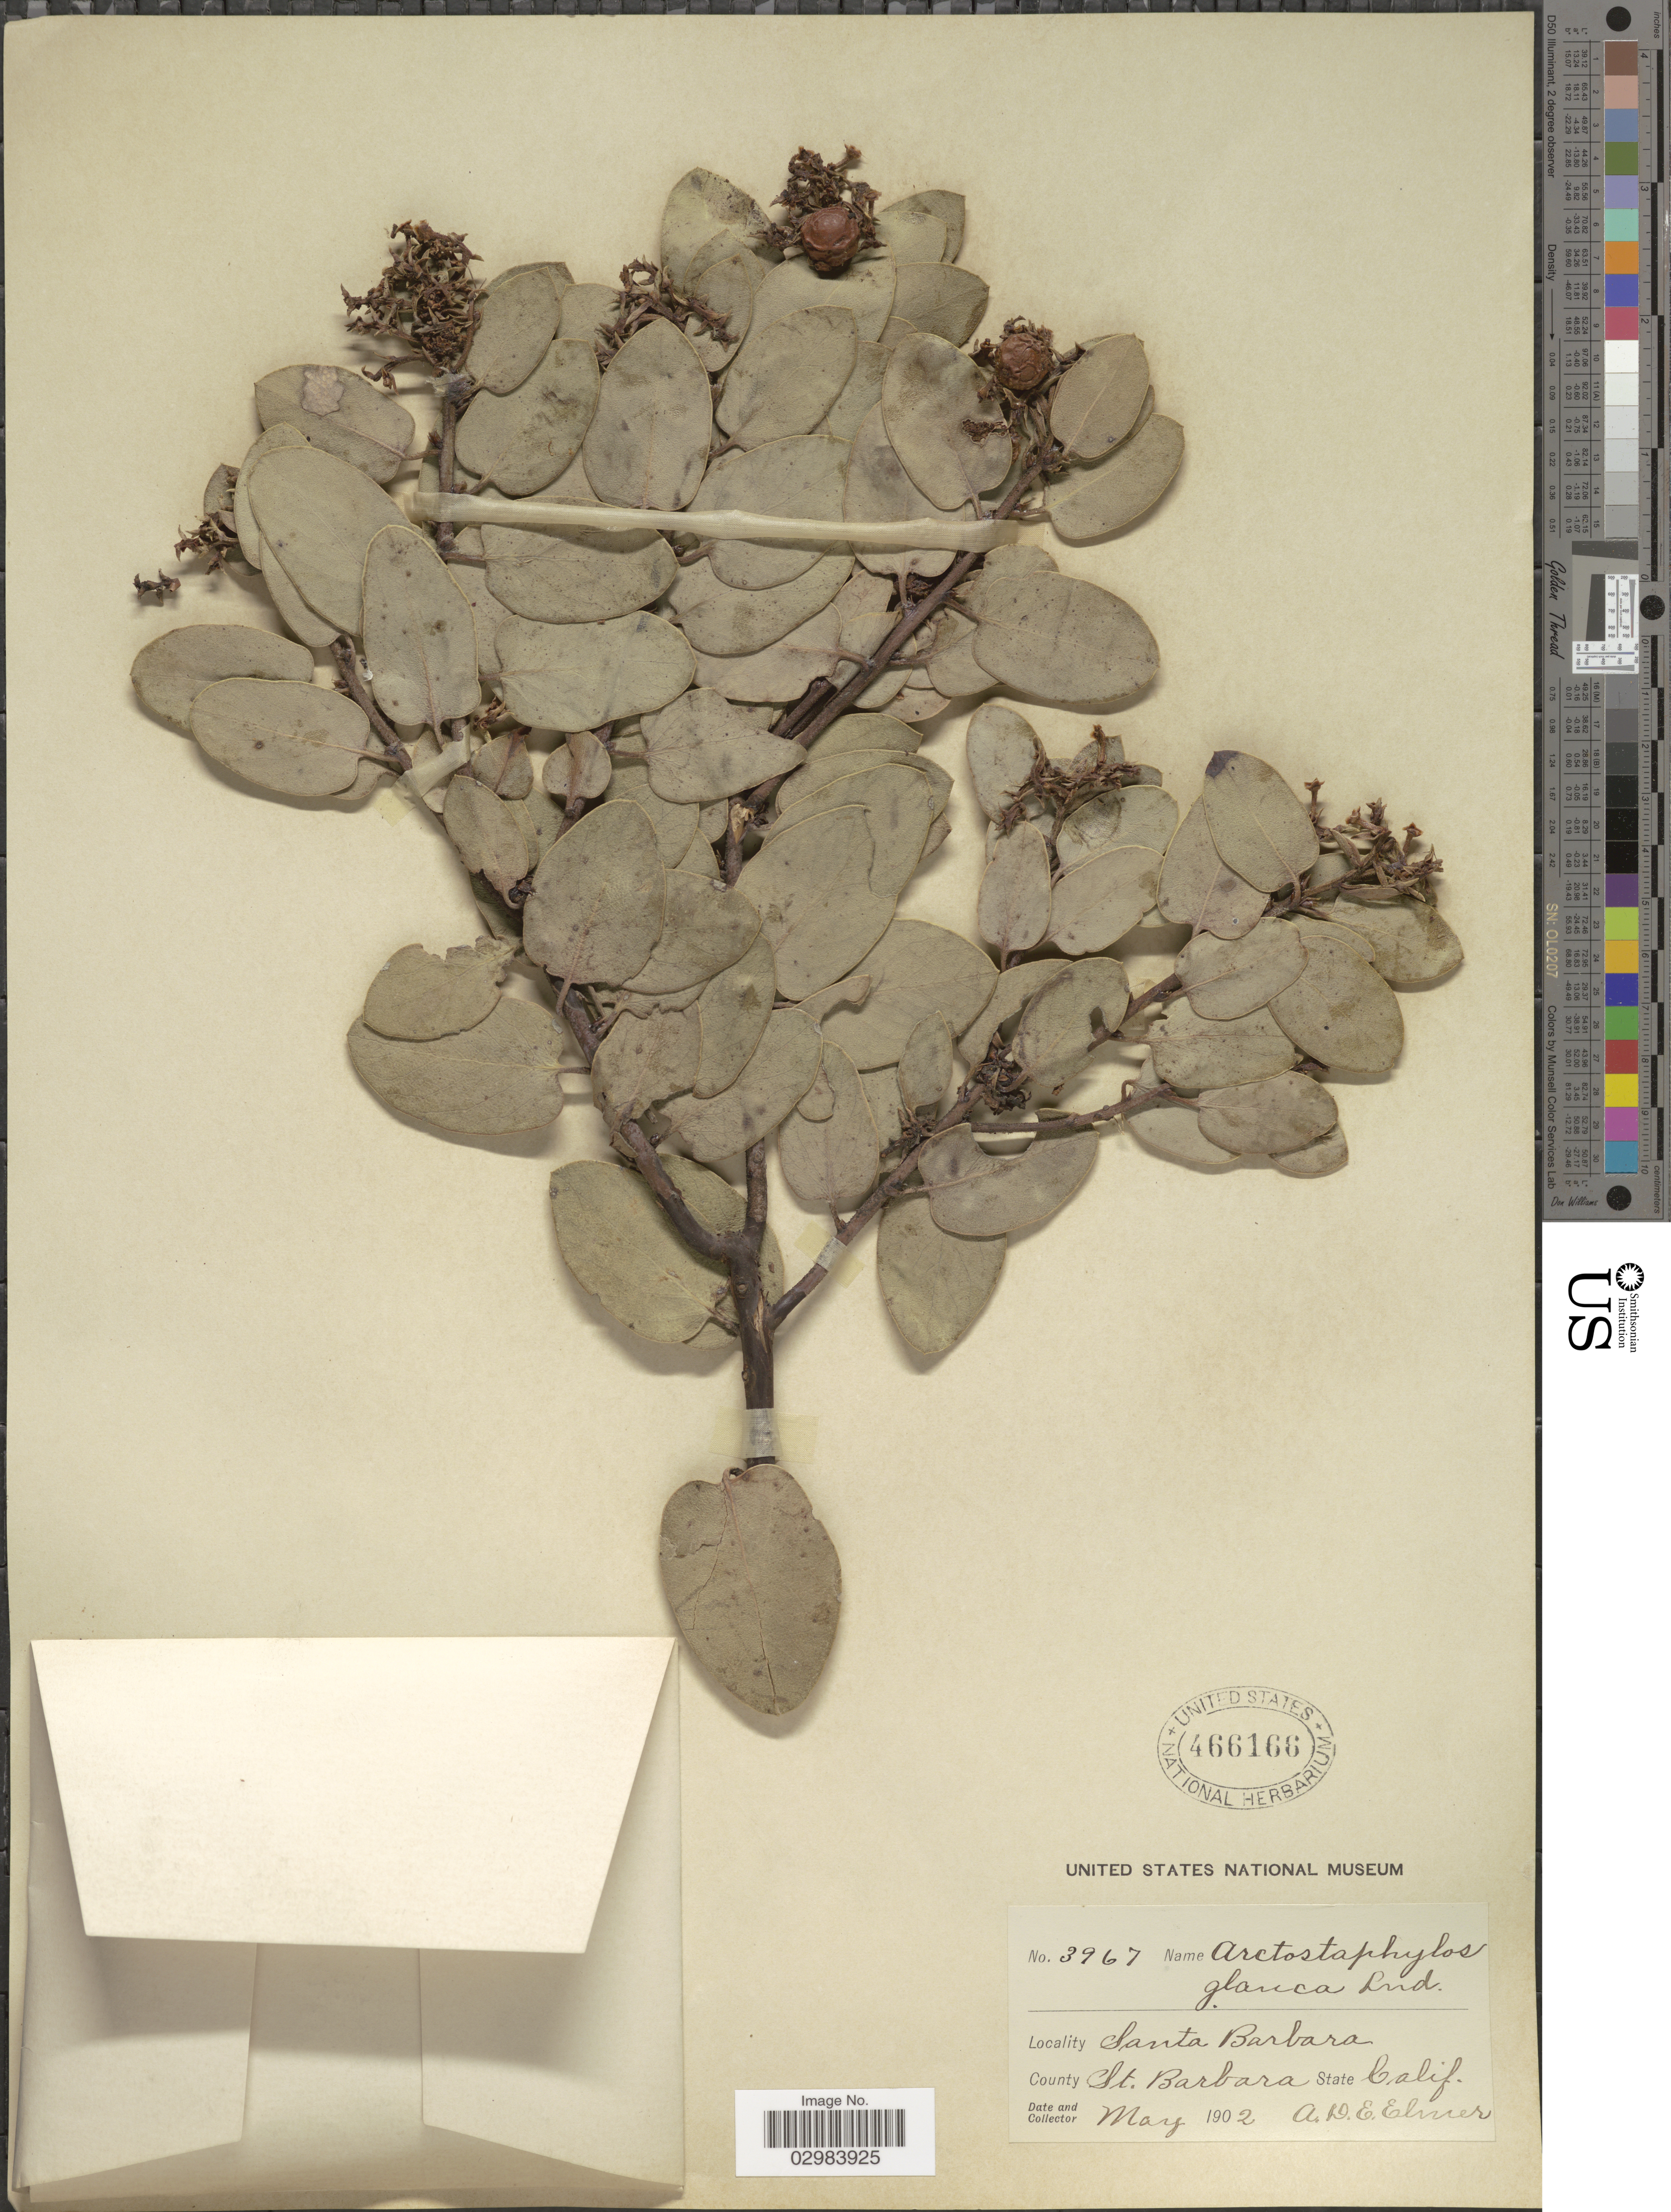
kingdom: Plantae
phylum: Tracheophyta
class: Magnoliopsida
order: Ericales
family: Ericaceae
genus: Arctostaphylos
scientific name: Arctostaphylos glauca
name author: Lindl.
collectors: A. D. E. Elmer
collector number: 3967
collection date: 1902-05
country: United States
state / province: California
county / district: Santa Barbara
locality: Santa Barbara, County St. Barbara.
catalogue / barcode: US 466166